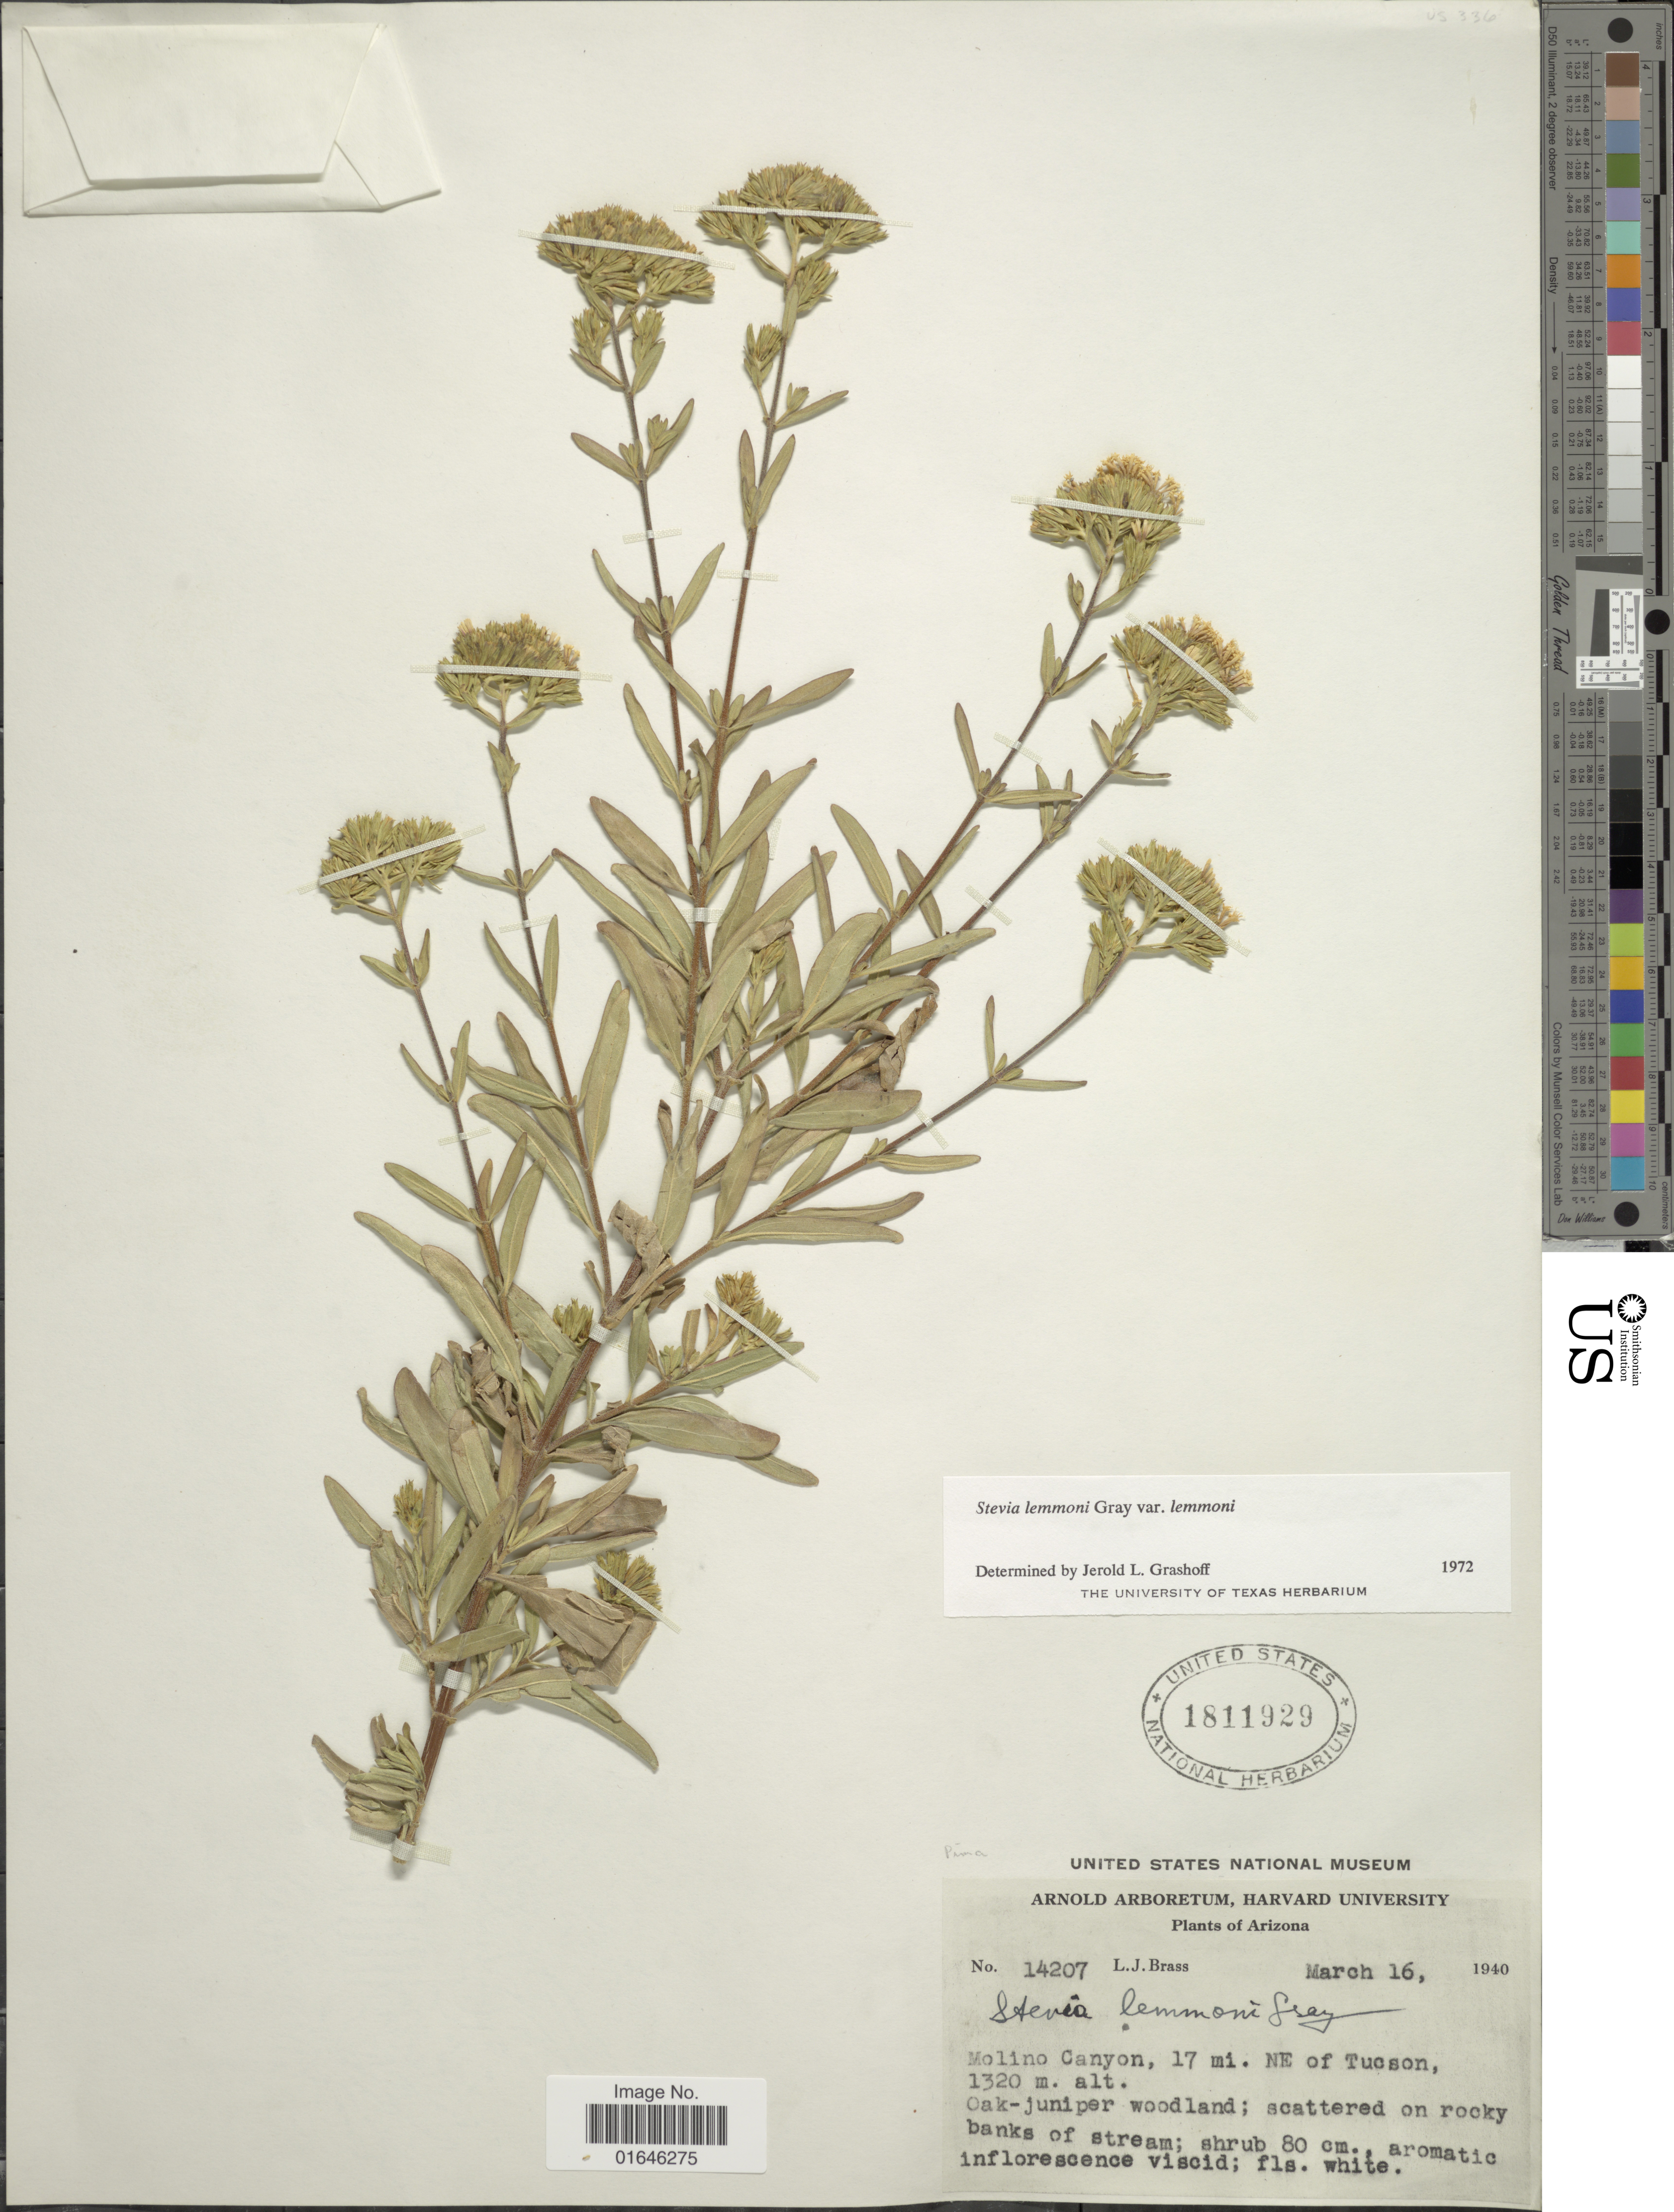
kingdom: Plantae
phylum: Tracheophyta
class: Magnoliopsida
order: Asterales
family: Asteraceae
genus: Stevia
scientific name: Stevia lemmonii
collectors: L. J. Brass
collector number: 14207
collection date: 1940-03-16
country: United States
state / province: Arizona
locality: Molino Canyon, 17 mi. NE of Tucson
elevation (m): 1320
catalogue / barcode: US 1811929